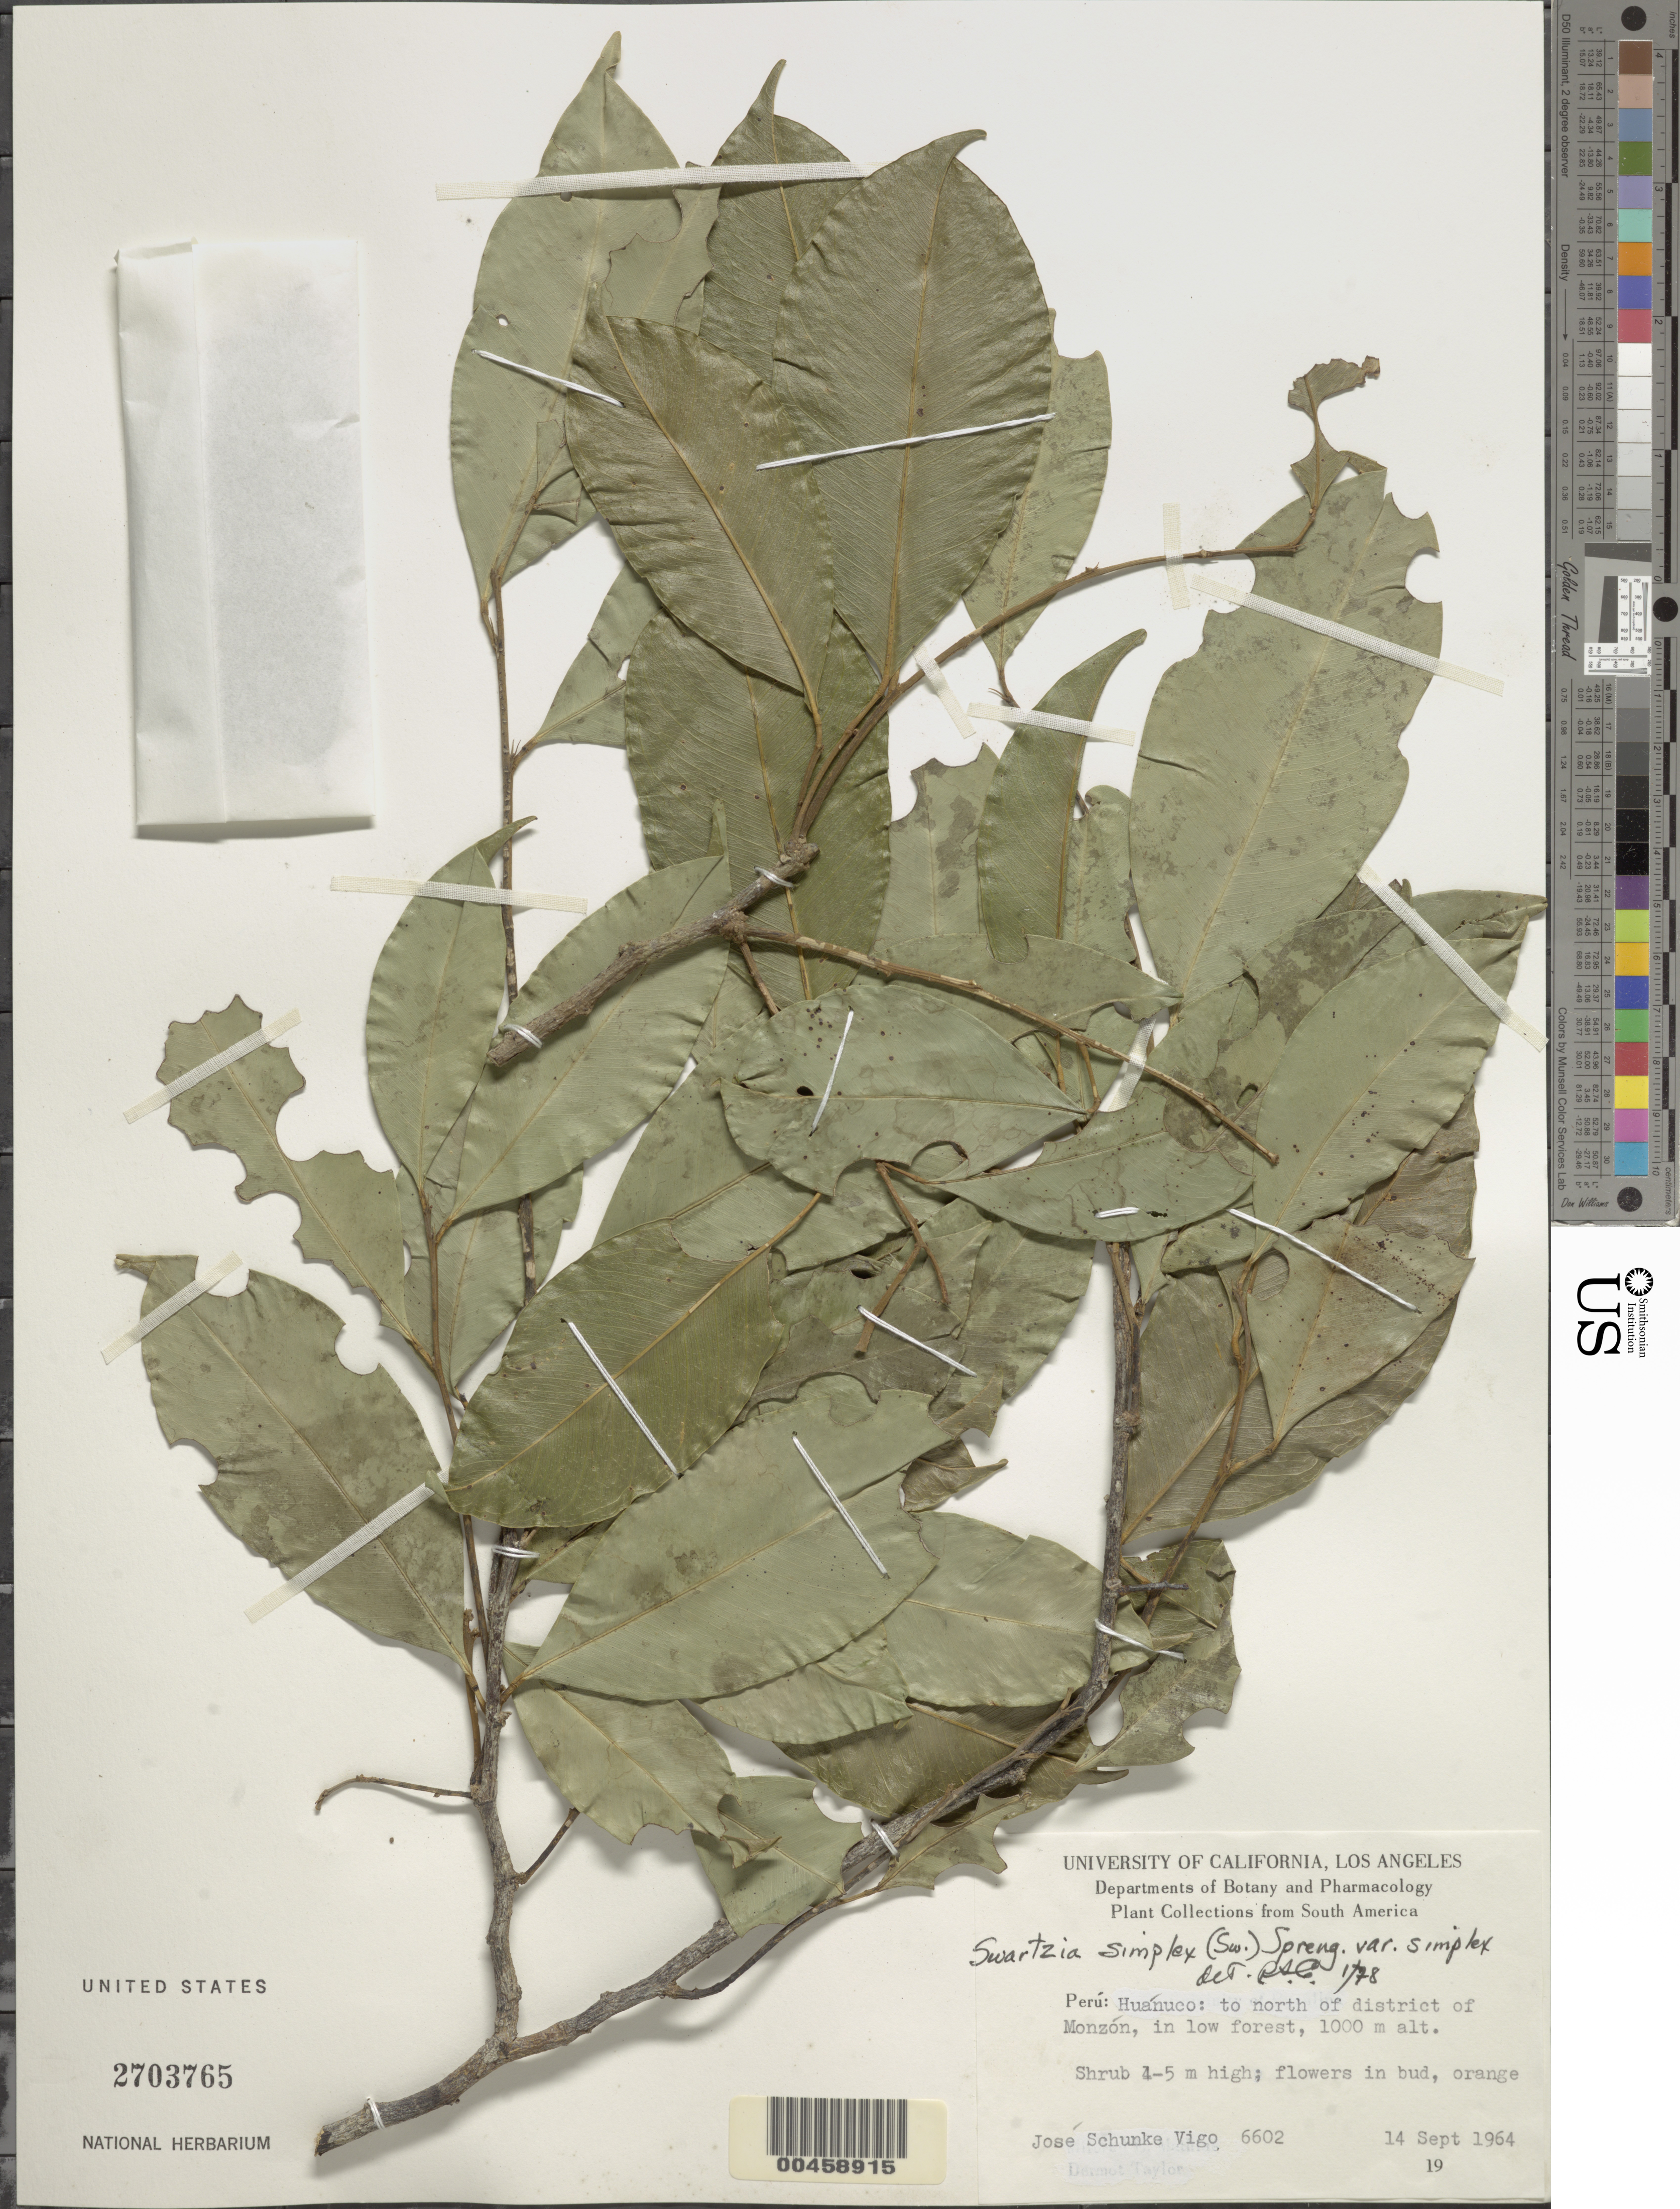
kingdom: Plantae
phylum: Tracheophyta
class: Magnoliopsida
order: Fabales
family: Fabaceae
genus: Swartzia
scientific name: Swartzia simplex var. simplex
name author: (Sw.) Spreng.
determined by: Cowan, R. S.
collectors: J. Schunke Vigo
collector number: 6602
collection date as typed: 14 Sep 1964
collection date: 1964-09-14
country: Peru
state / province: Huánuco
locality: Monsón District, to the N of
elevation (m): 1000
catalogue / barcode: US 2703765